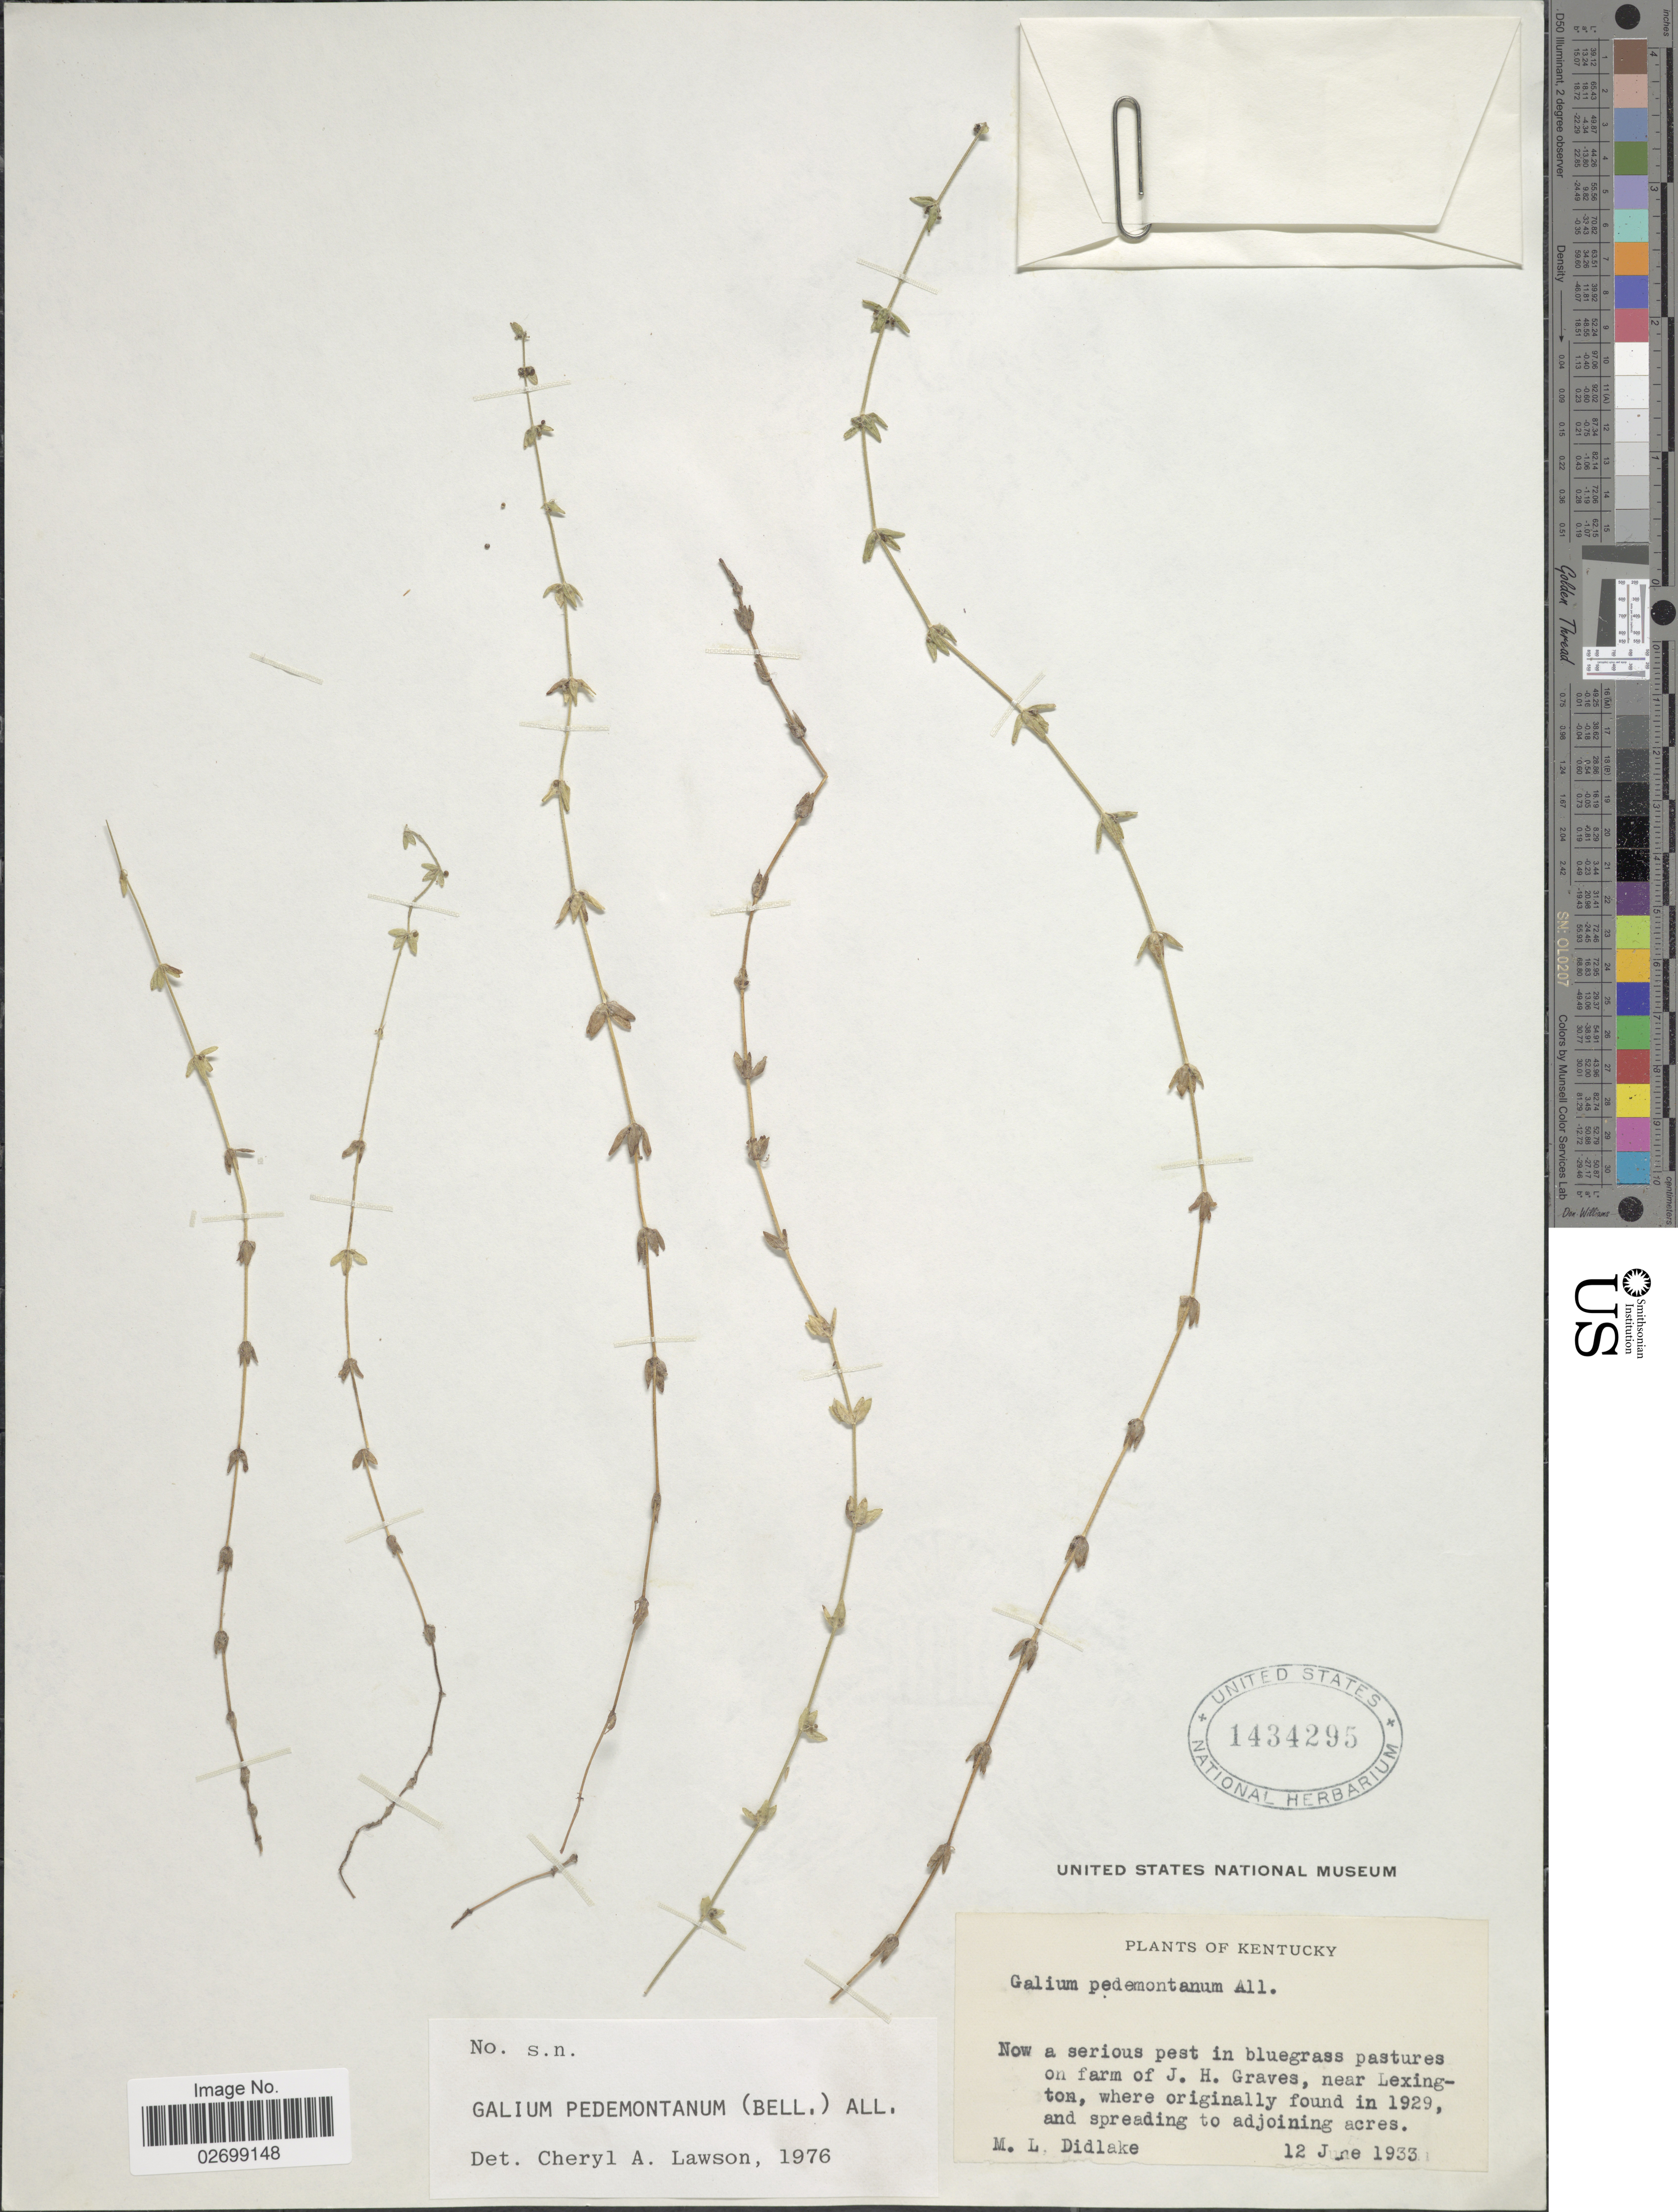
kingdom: Plantae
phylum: Tracheophyta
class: Magnoliopsida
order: Gentianales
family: Rubiaceae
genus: Cruciata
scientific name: Cruciata pedemontana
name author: (Bellardi) Ehrend.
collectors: M. Didlake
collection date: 1933-06-12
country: United States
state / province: Kentucky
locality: On farm of J.H. Graves, near Lexington, where origanlly found in 1929, and spreading to adjoining acres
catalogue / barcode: US 1434295